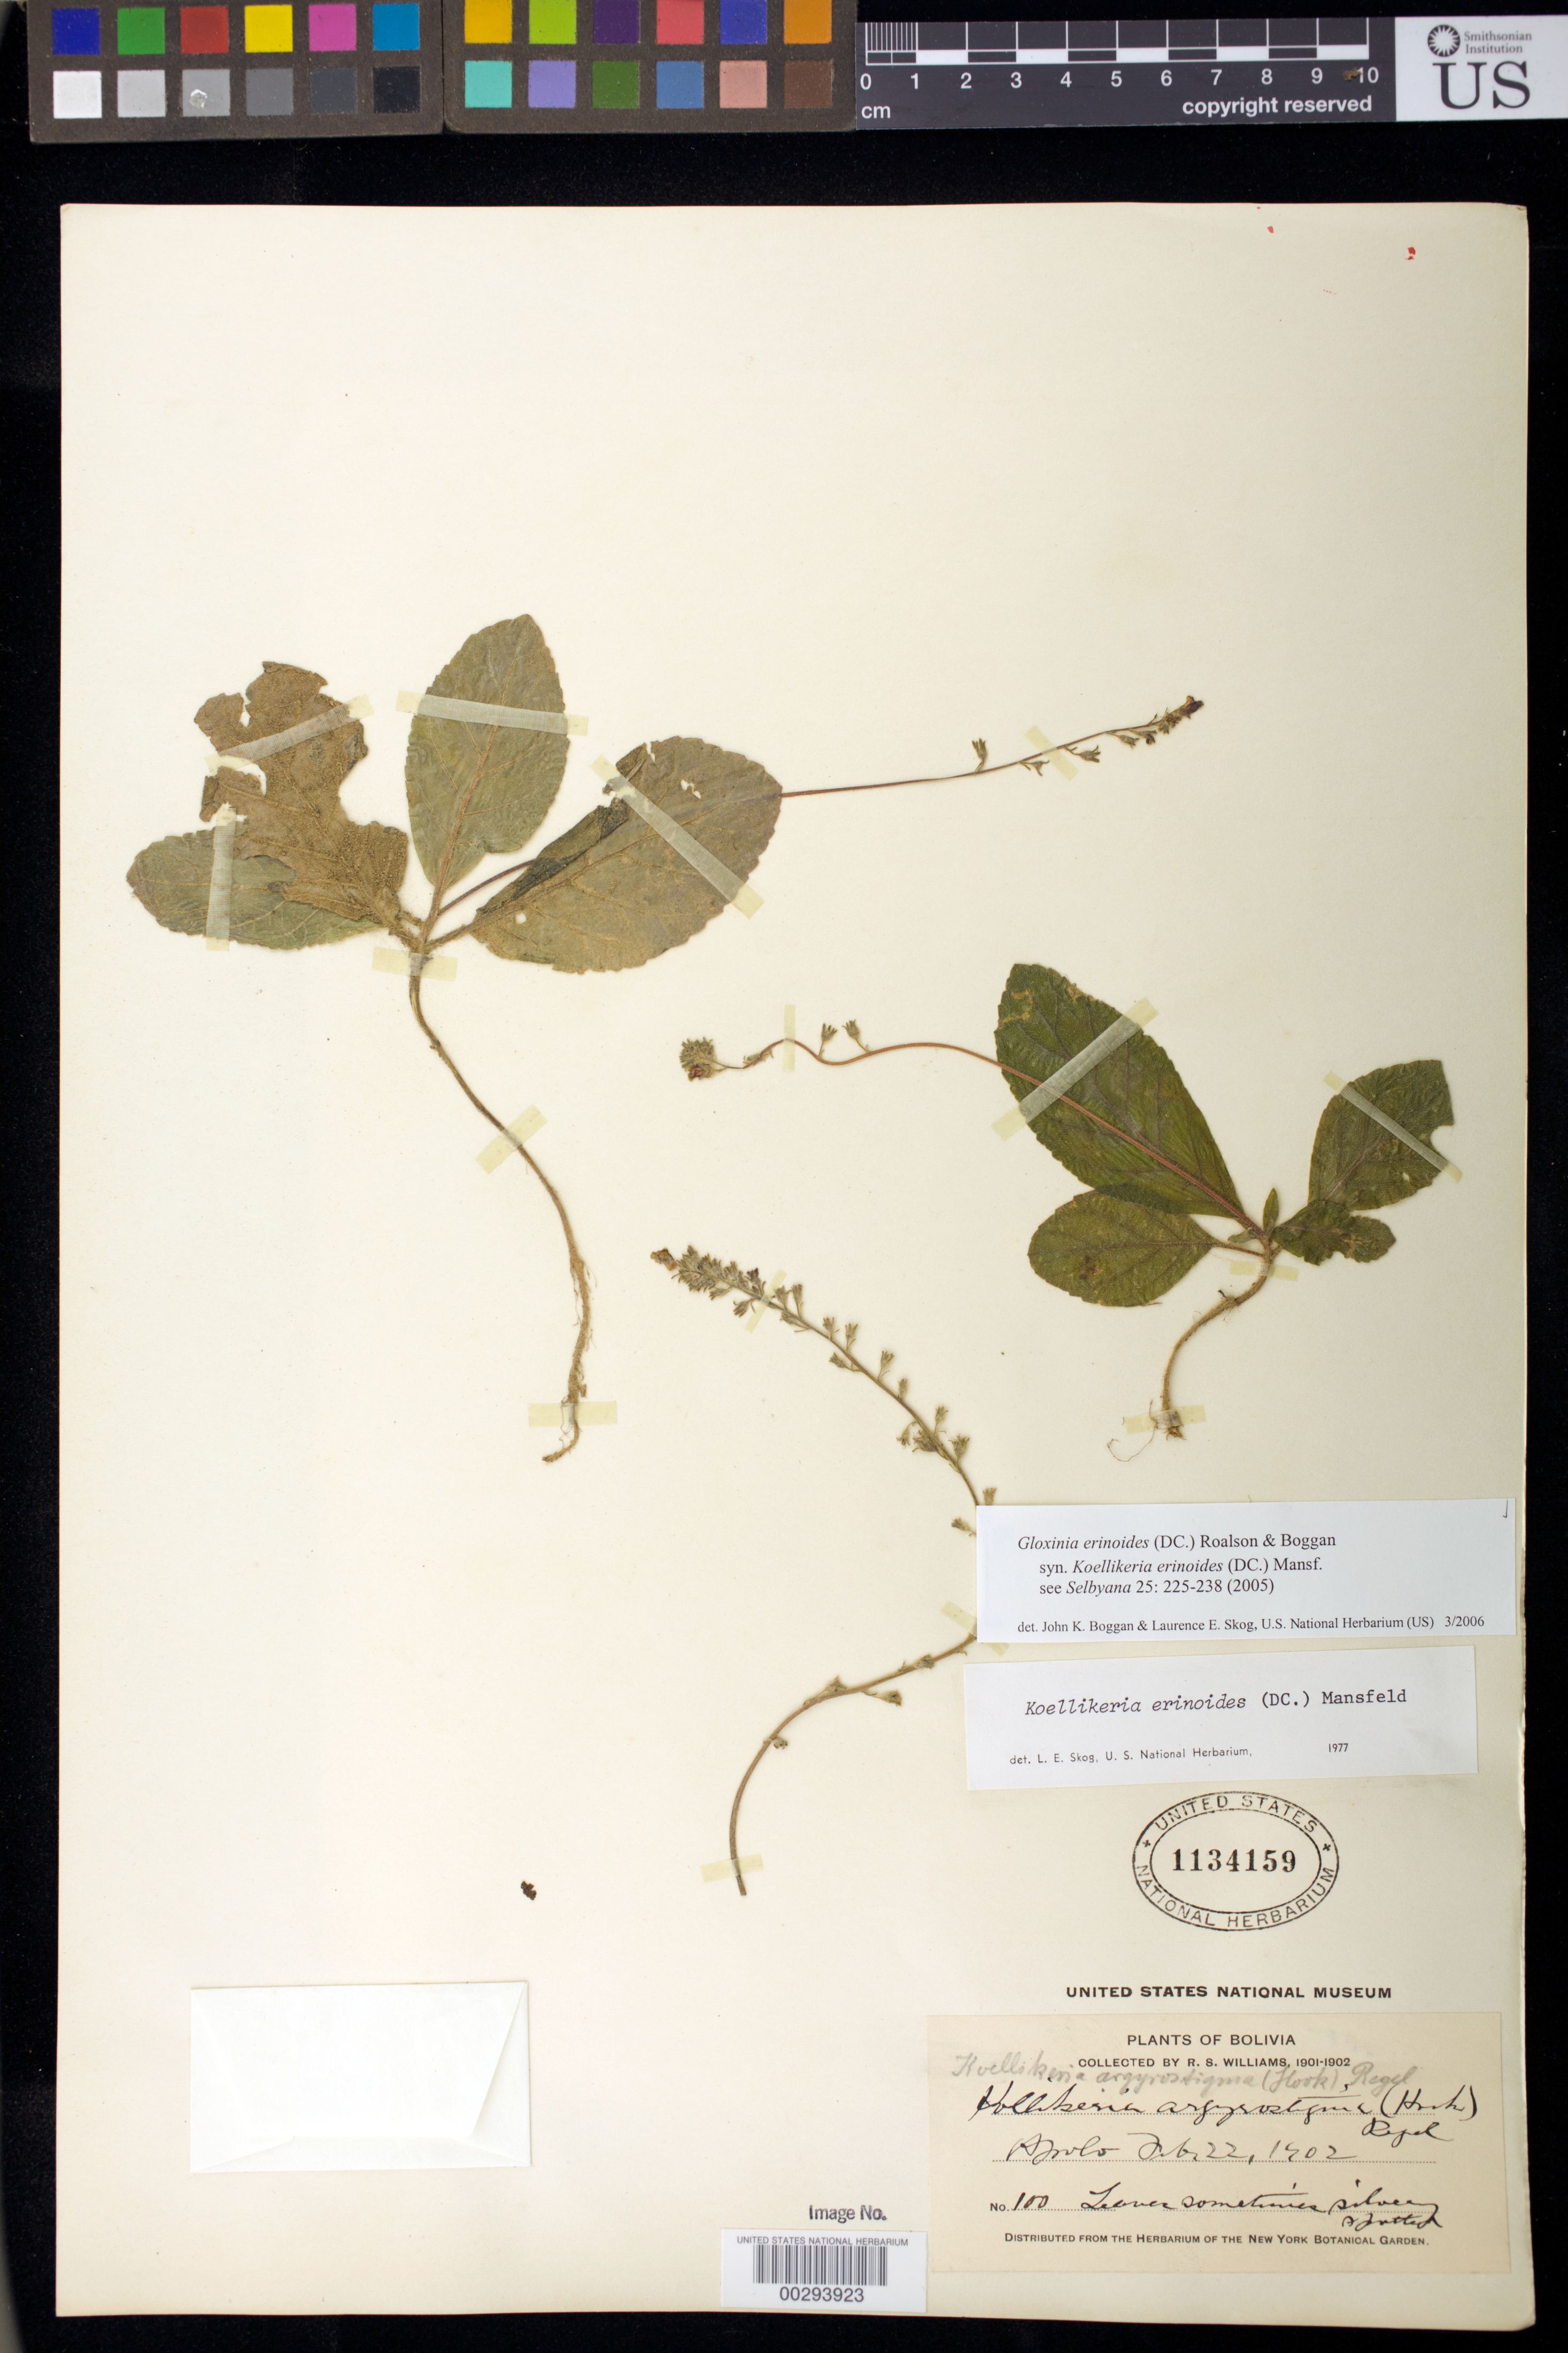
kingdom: Plantae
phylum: Tracheophyta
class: Magnoliopsida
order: Lamiales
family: Gesneriaceae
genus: Gloxinia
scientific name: Gloxinia erinoides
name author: (DC.) Roalson & Boggan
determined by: Boggan, J. K.; Skog, L. E.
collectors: R. S. Williams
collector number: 100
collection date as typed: Feb. 22, 1902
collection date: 1902-02-22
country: Bolivia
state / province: La Paz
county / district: Franz Tamayo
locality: Apolo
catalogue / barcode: US 1134159